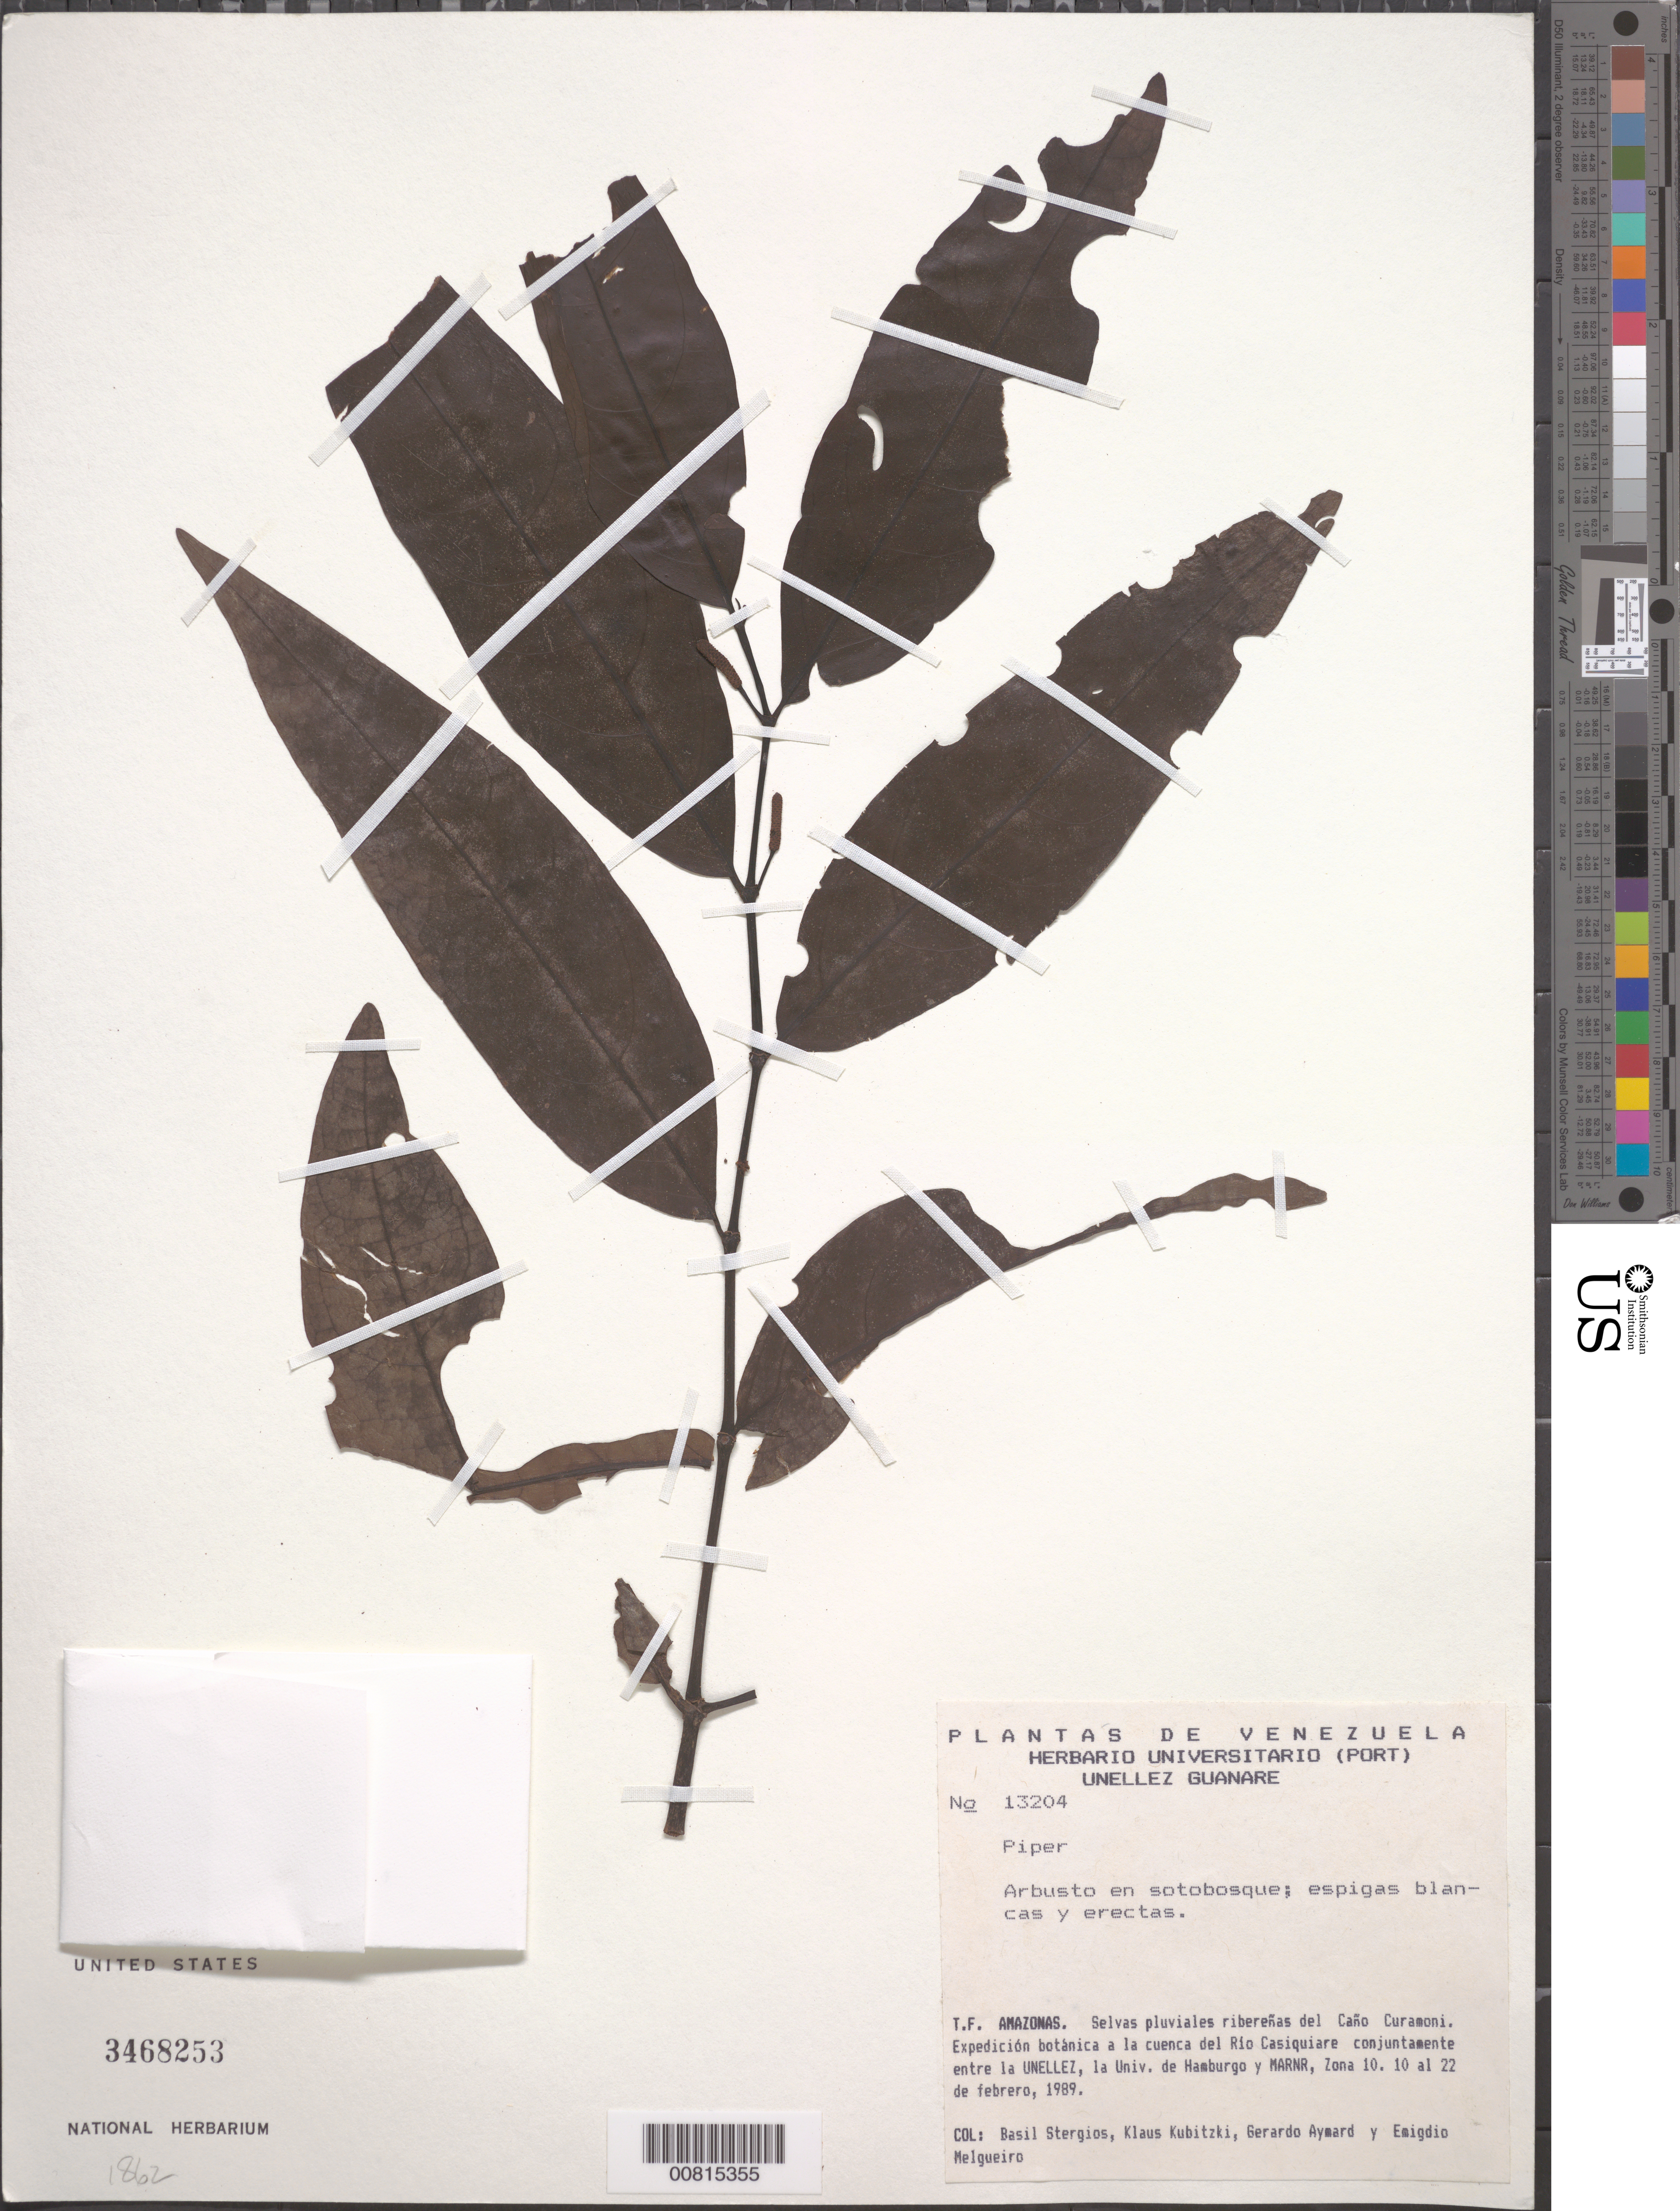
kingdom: Plantae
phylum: Tracheophyta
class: Magnoliopsida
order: Piperales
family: Piperaceae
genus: Piper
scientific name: Piper sp.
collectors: B. G. Stergios, K. Kubitzki, G. A. Aymard & E. Melgueiro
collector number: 13204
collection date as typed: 10-Feb-89 to 22-Feb-89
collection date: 1989-02-10/1989-02-22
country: Venezuela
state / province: Amazonas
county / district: Río Negro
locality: Caño Curamoni, cuenca del río Casiquiare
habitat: Selvas pluviales riberenas del cano; en sotobosque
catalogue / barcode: US 3468253